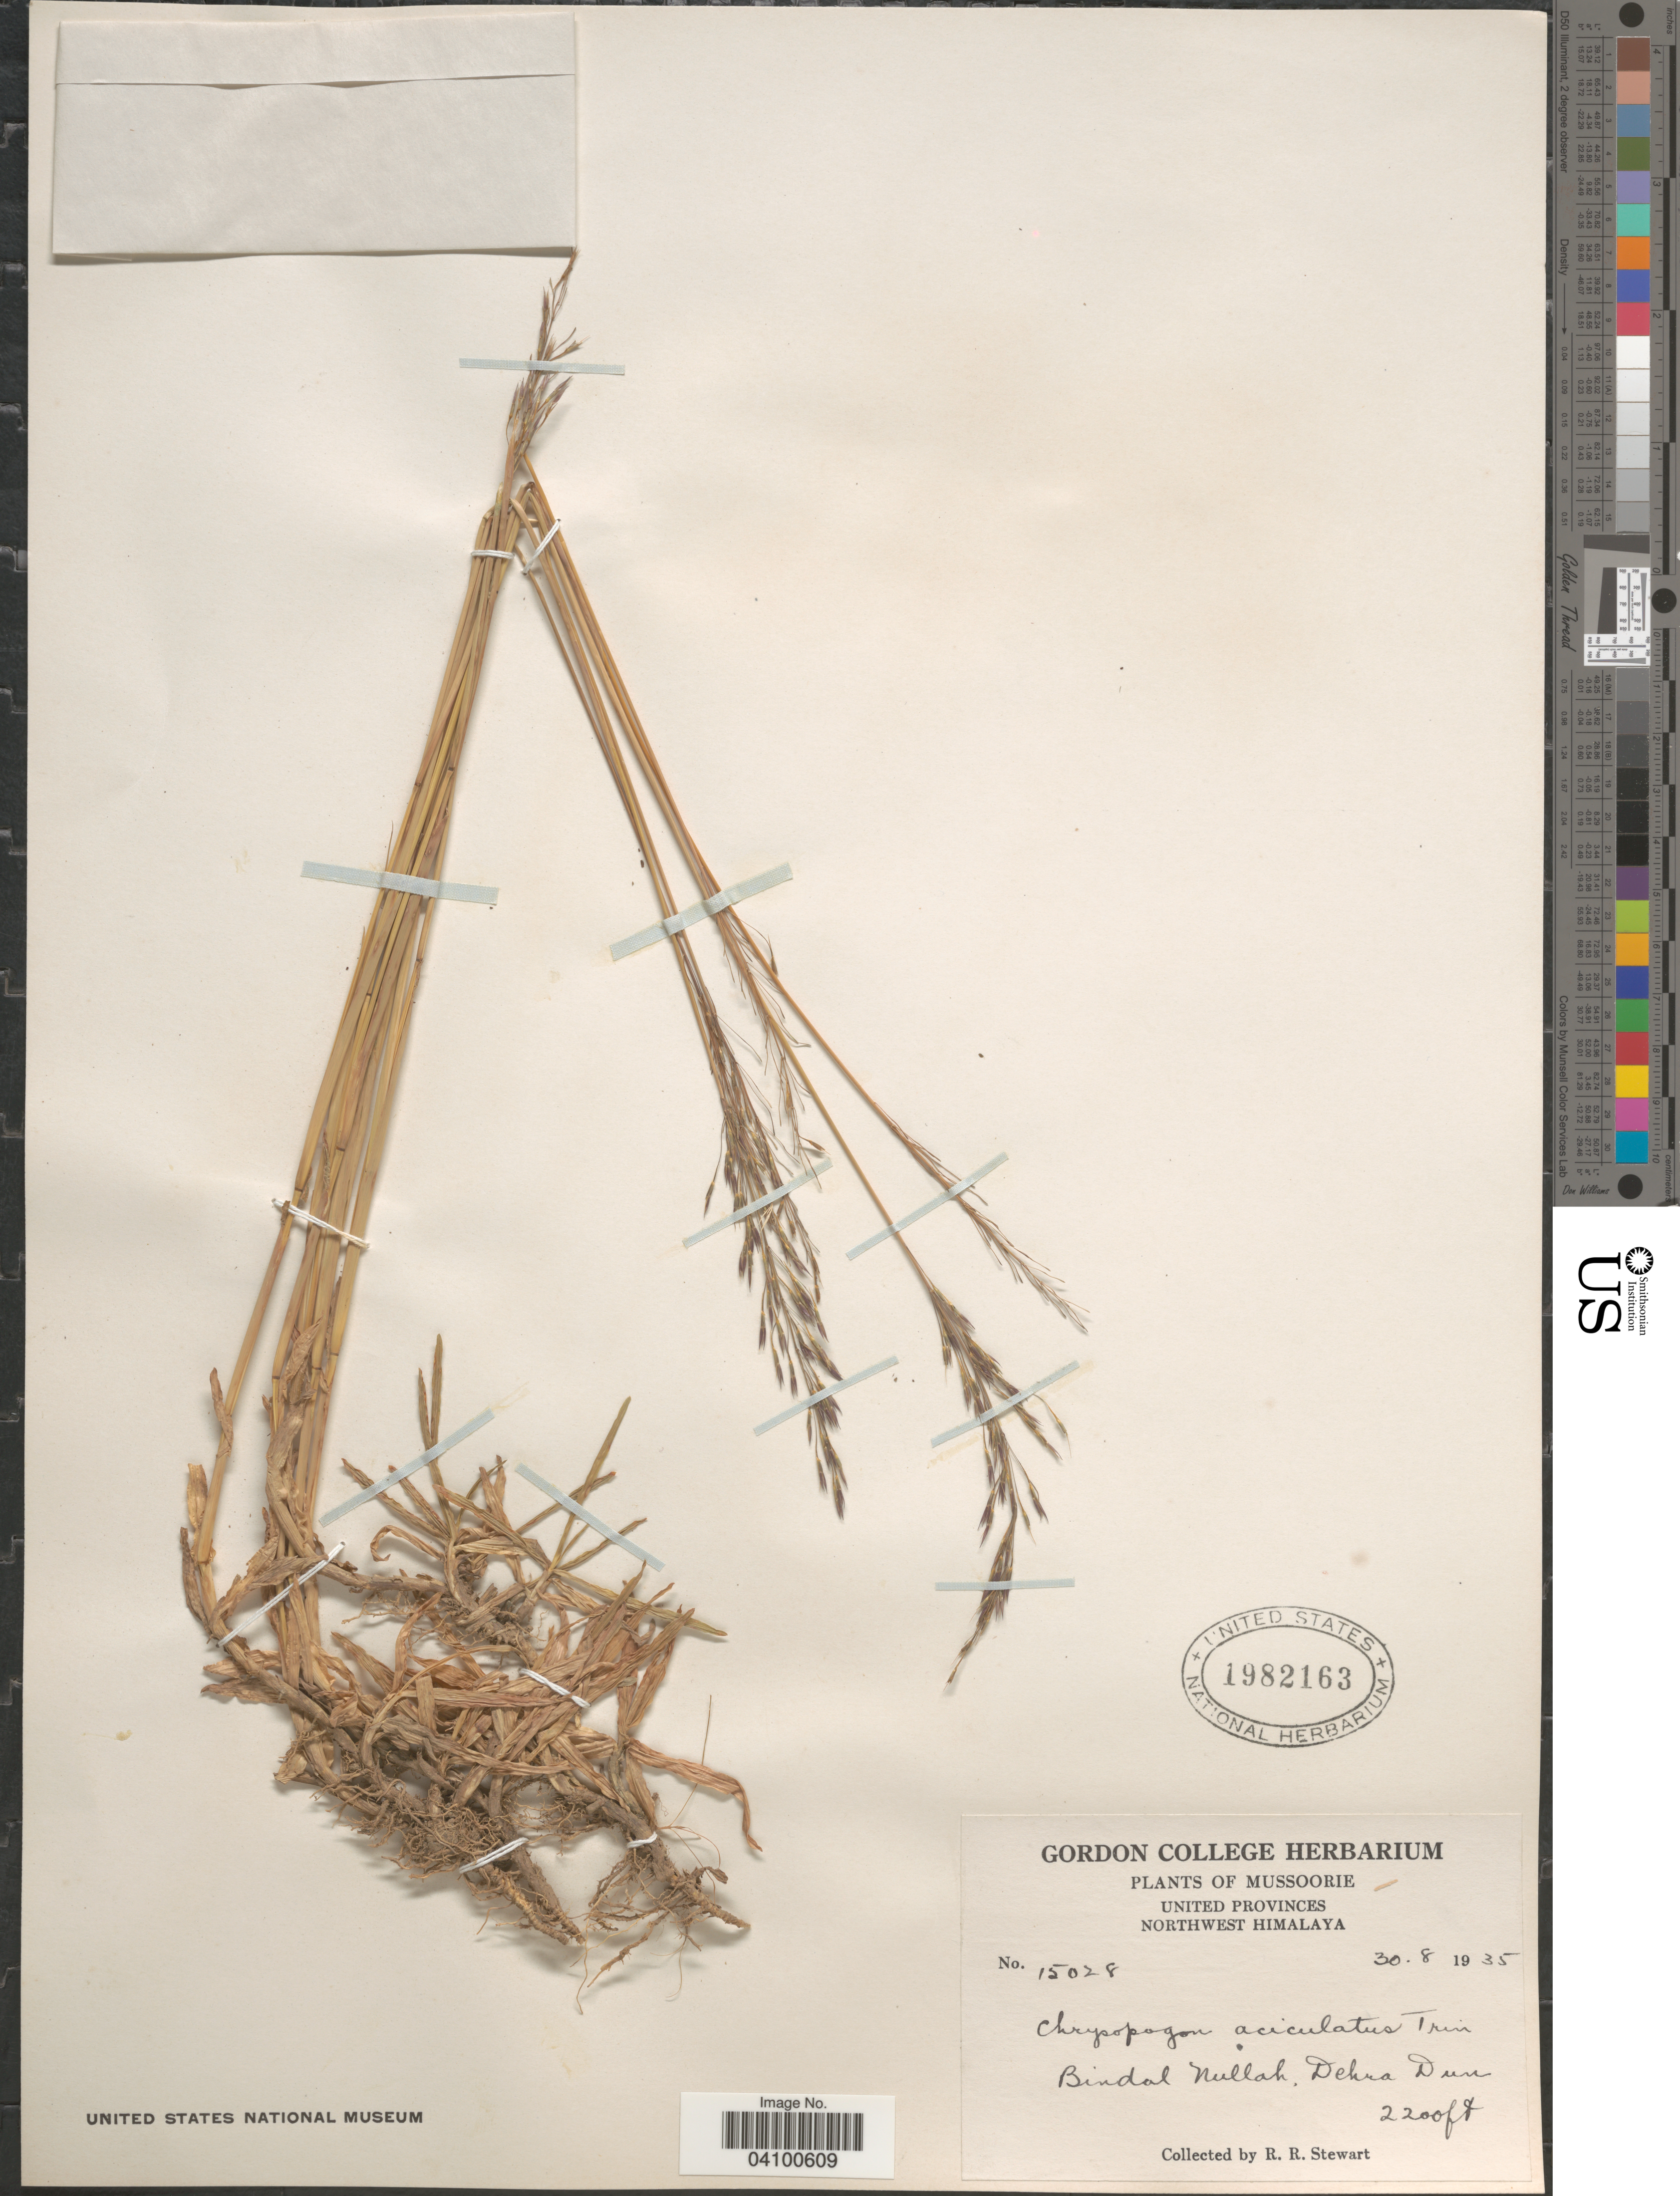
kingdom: Plantae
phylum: Tracheophyta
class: Liliopsida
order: Poales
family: Poaceae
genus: Chrysopogon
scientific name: Chrysopogon aciculatus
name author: (Retz.) Trin.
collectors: R. Stewart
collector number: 15028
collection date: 1935-08-30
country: India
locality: Mussoorie. United Provinces Northwest Himalaya. Bindal Nullah. Dehra Dun.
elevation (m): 671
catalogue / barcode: US 1982163